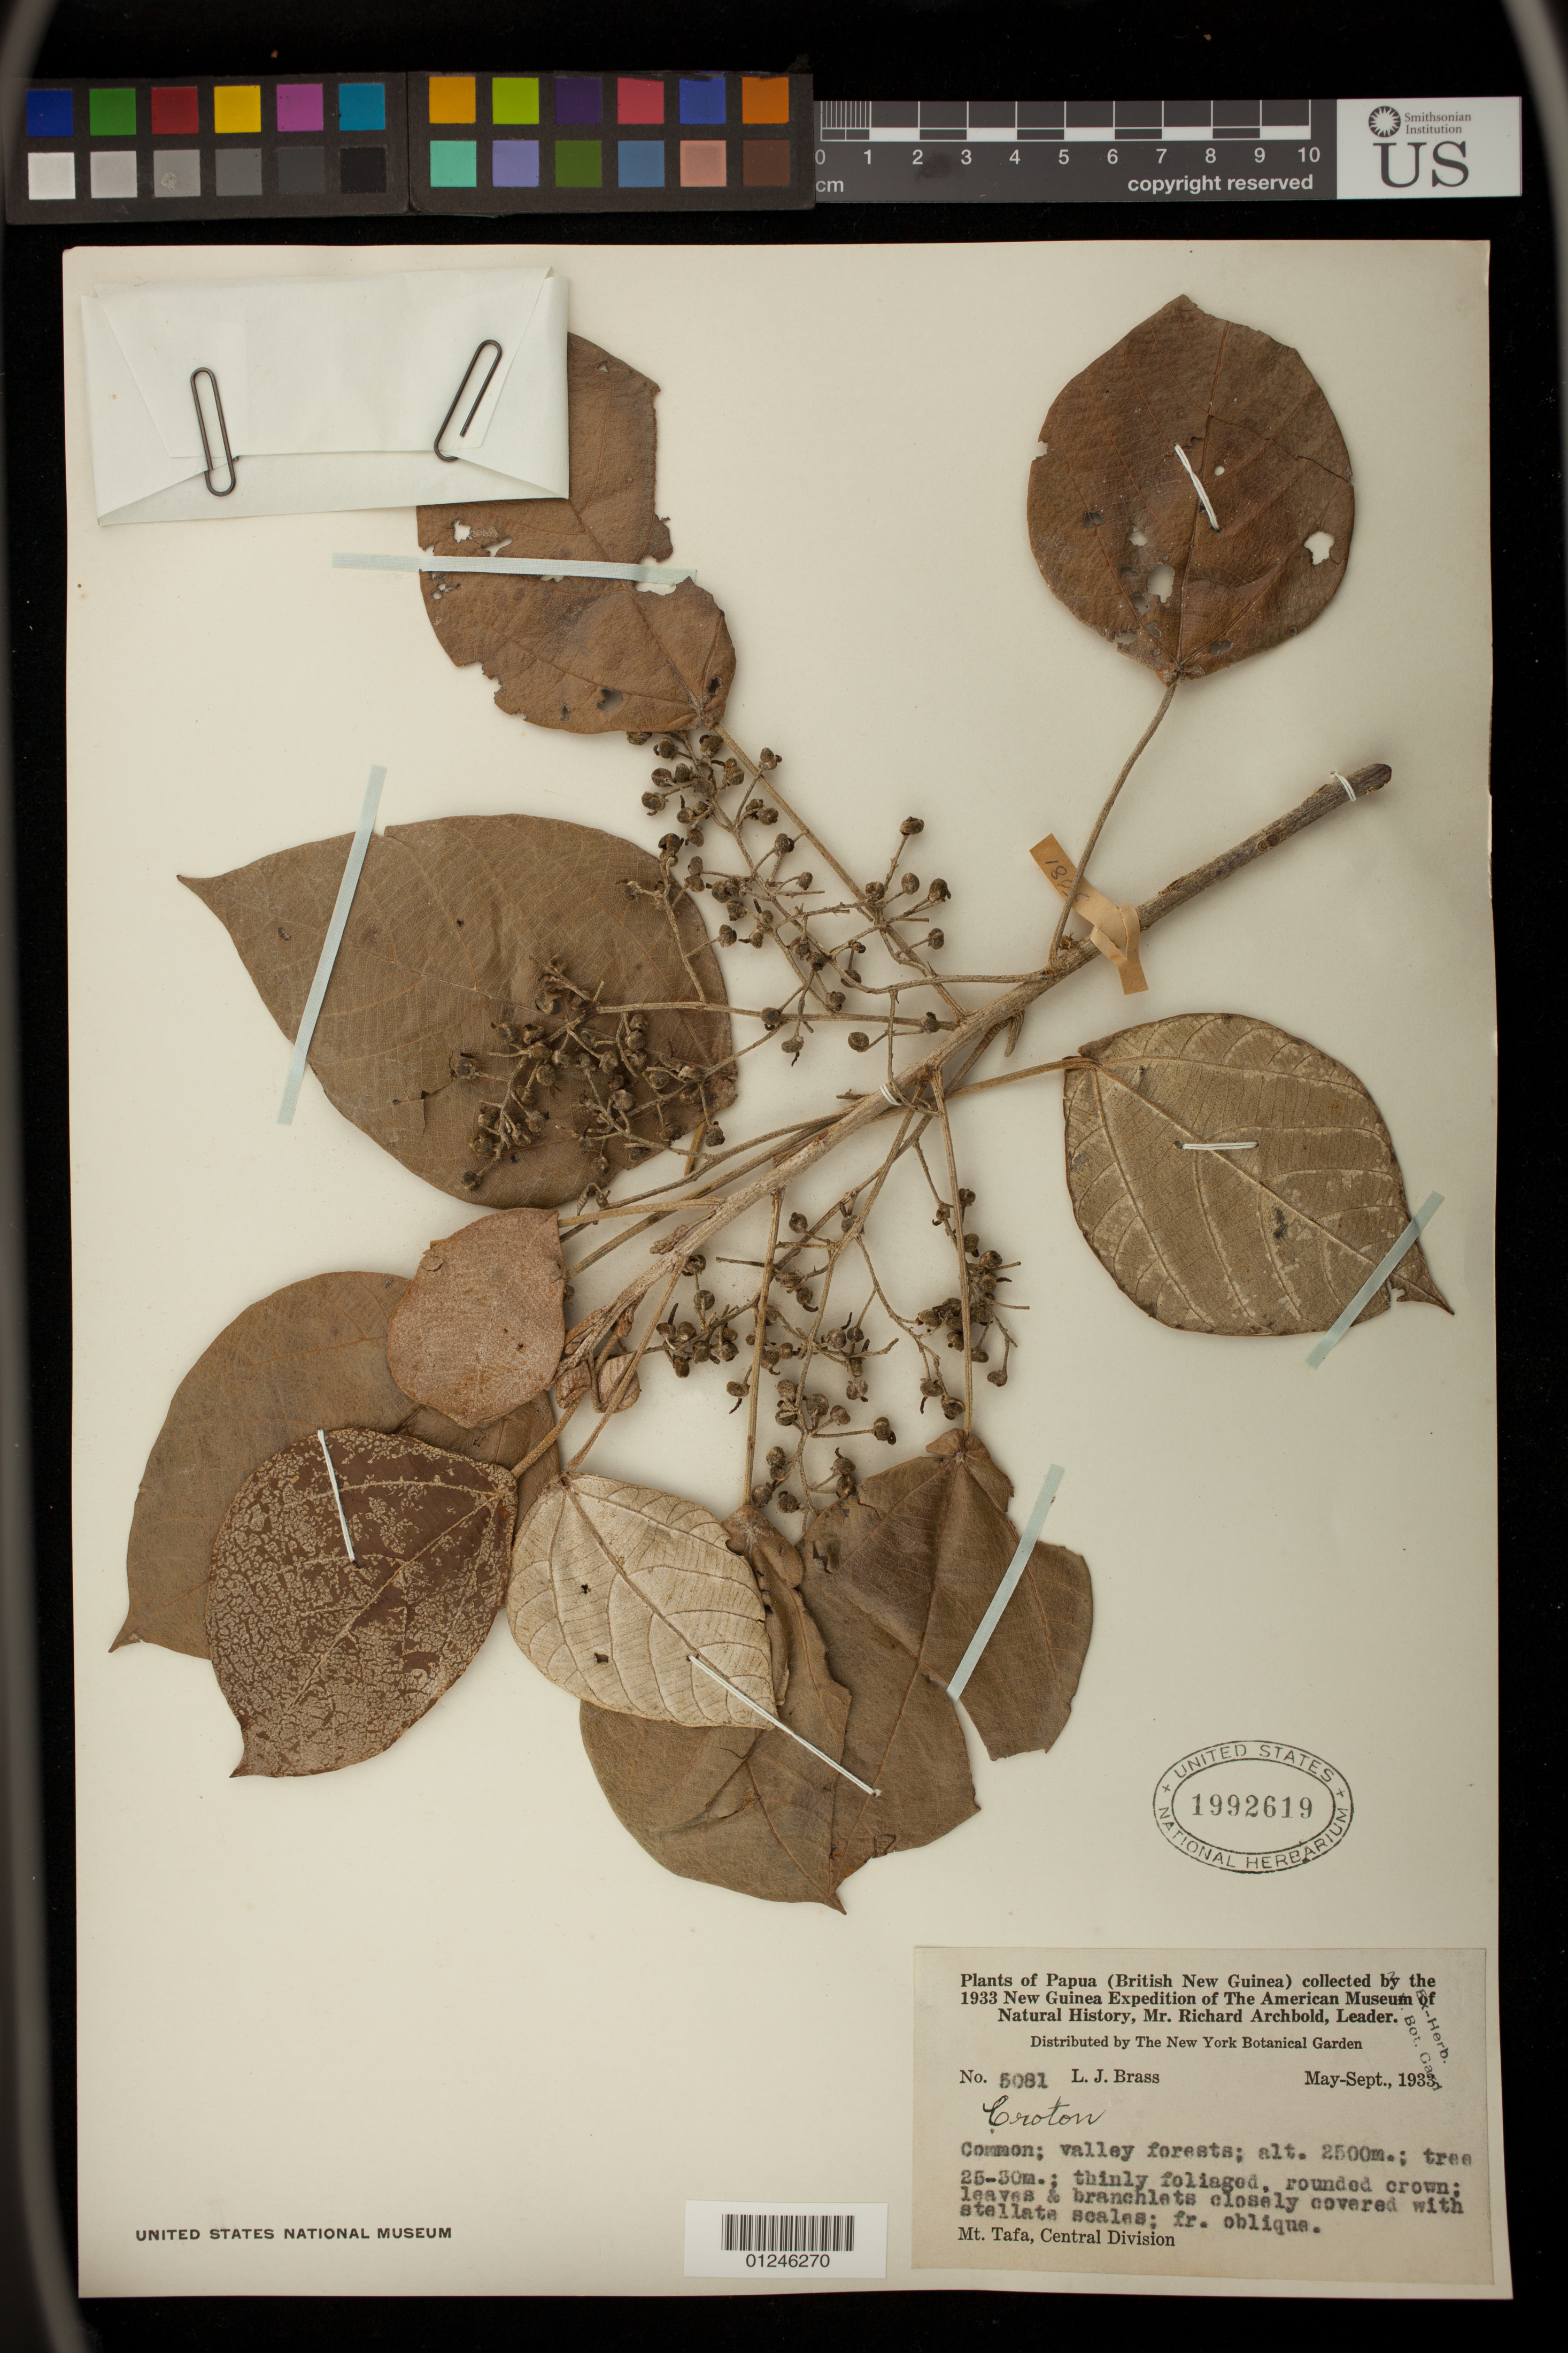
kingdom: Plantae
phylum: Tracheophyta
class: Magnoliopsida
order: Malpighiales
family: Euphorbiaceae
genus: Croton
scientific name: Croton sp.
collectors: L. J. Brass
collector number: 5081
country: Papua New Guinea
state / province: Central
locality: Mt. Tafa, Central Division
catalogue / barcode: US 1992619